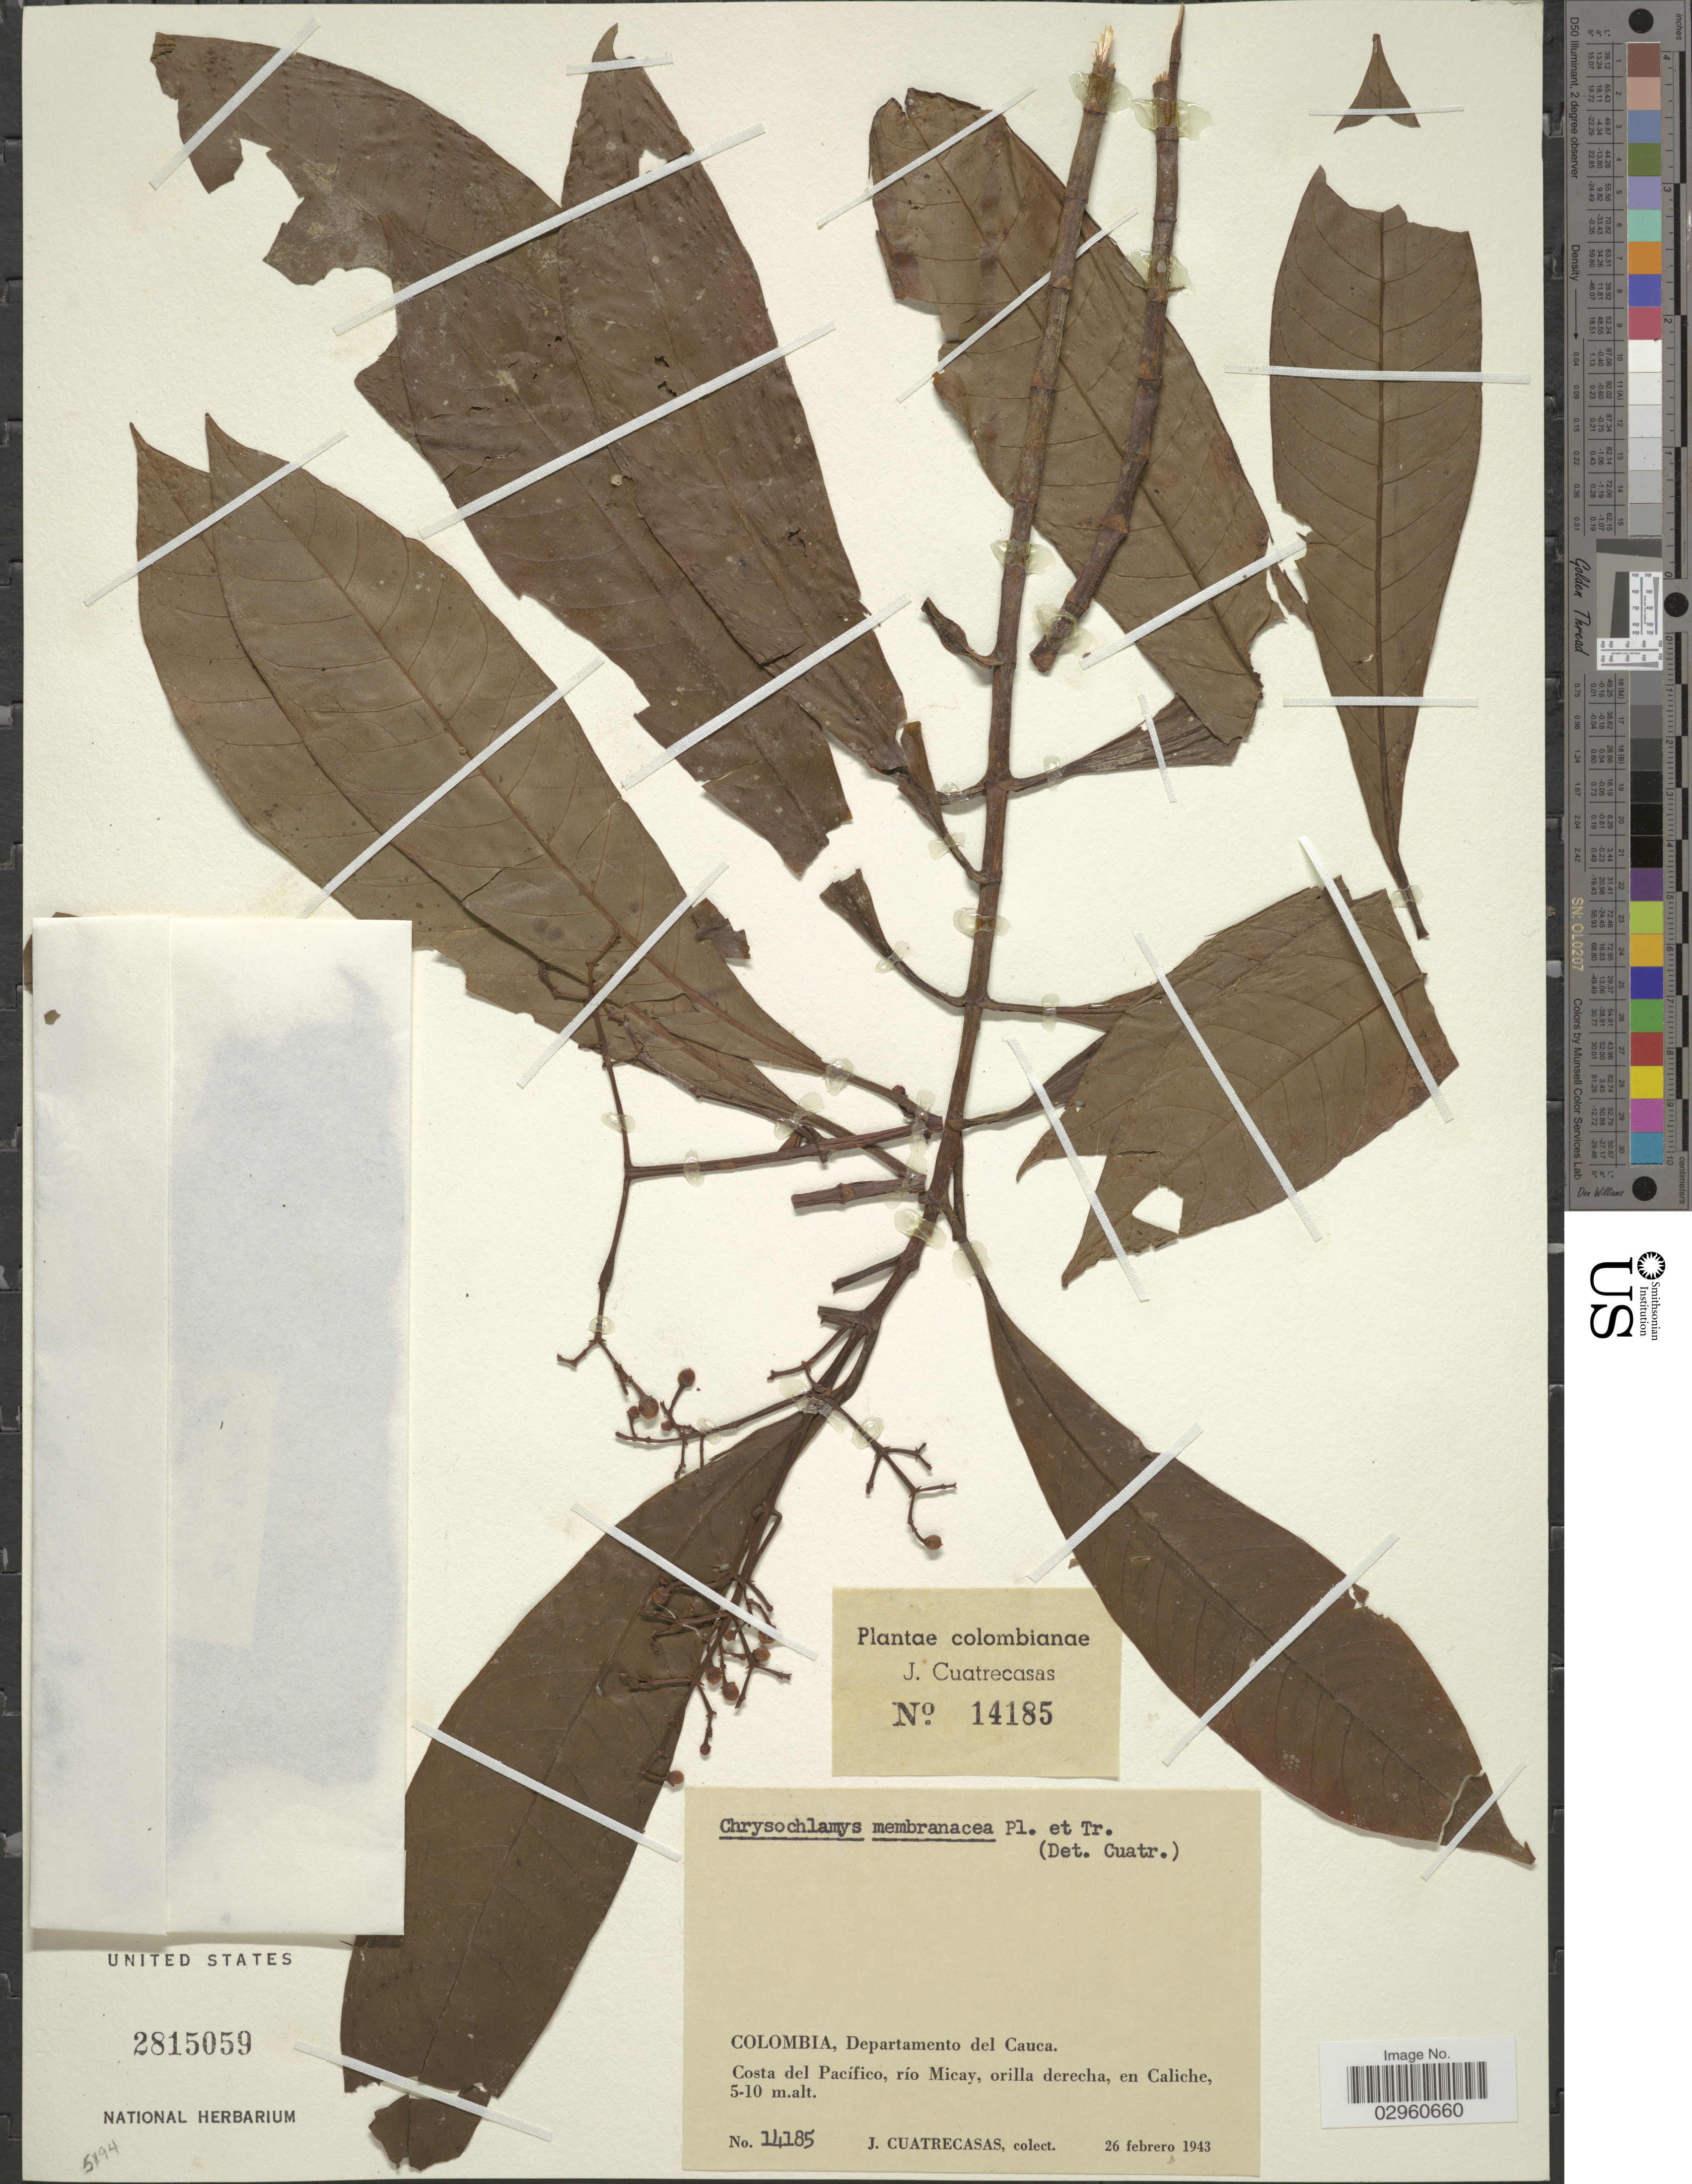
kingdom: Plantae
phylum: Tracheophyta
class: Magnoliopsida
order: Malpighiales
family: Clusiaceae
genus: Chrysochlamys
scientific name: Chrysochlamys membranacea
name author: Planch. & Triana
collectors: J. Cuatrecasas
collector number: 14185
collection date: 1943-02-26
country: Colombia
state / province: Cauca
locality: Departamento del Cauca. Costa del Pacífico, río Micay, orilla derecha, en Caliche.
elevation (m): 5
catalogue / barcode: US 2815059